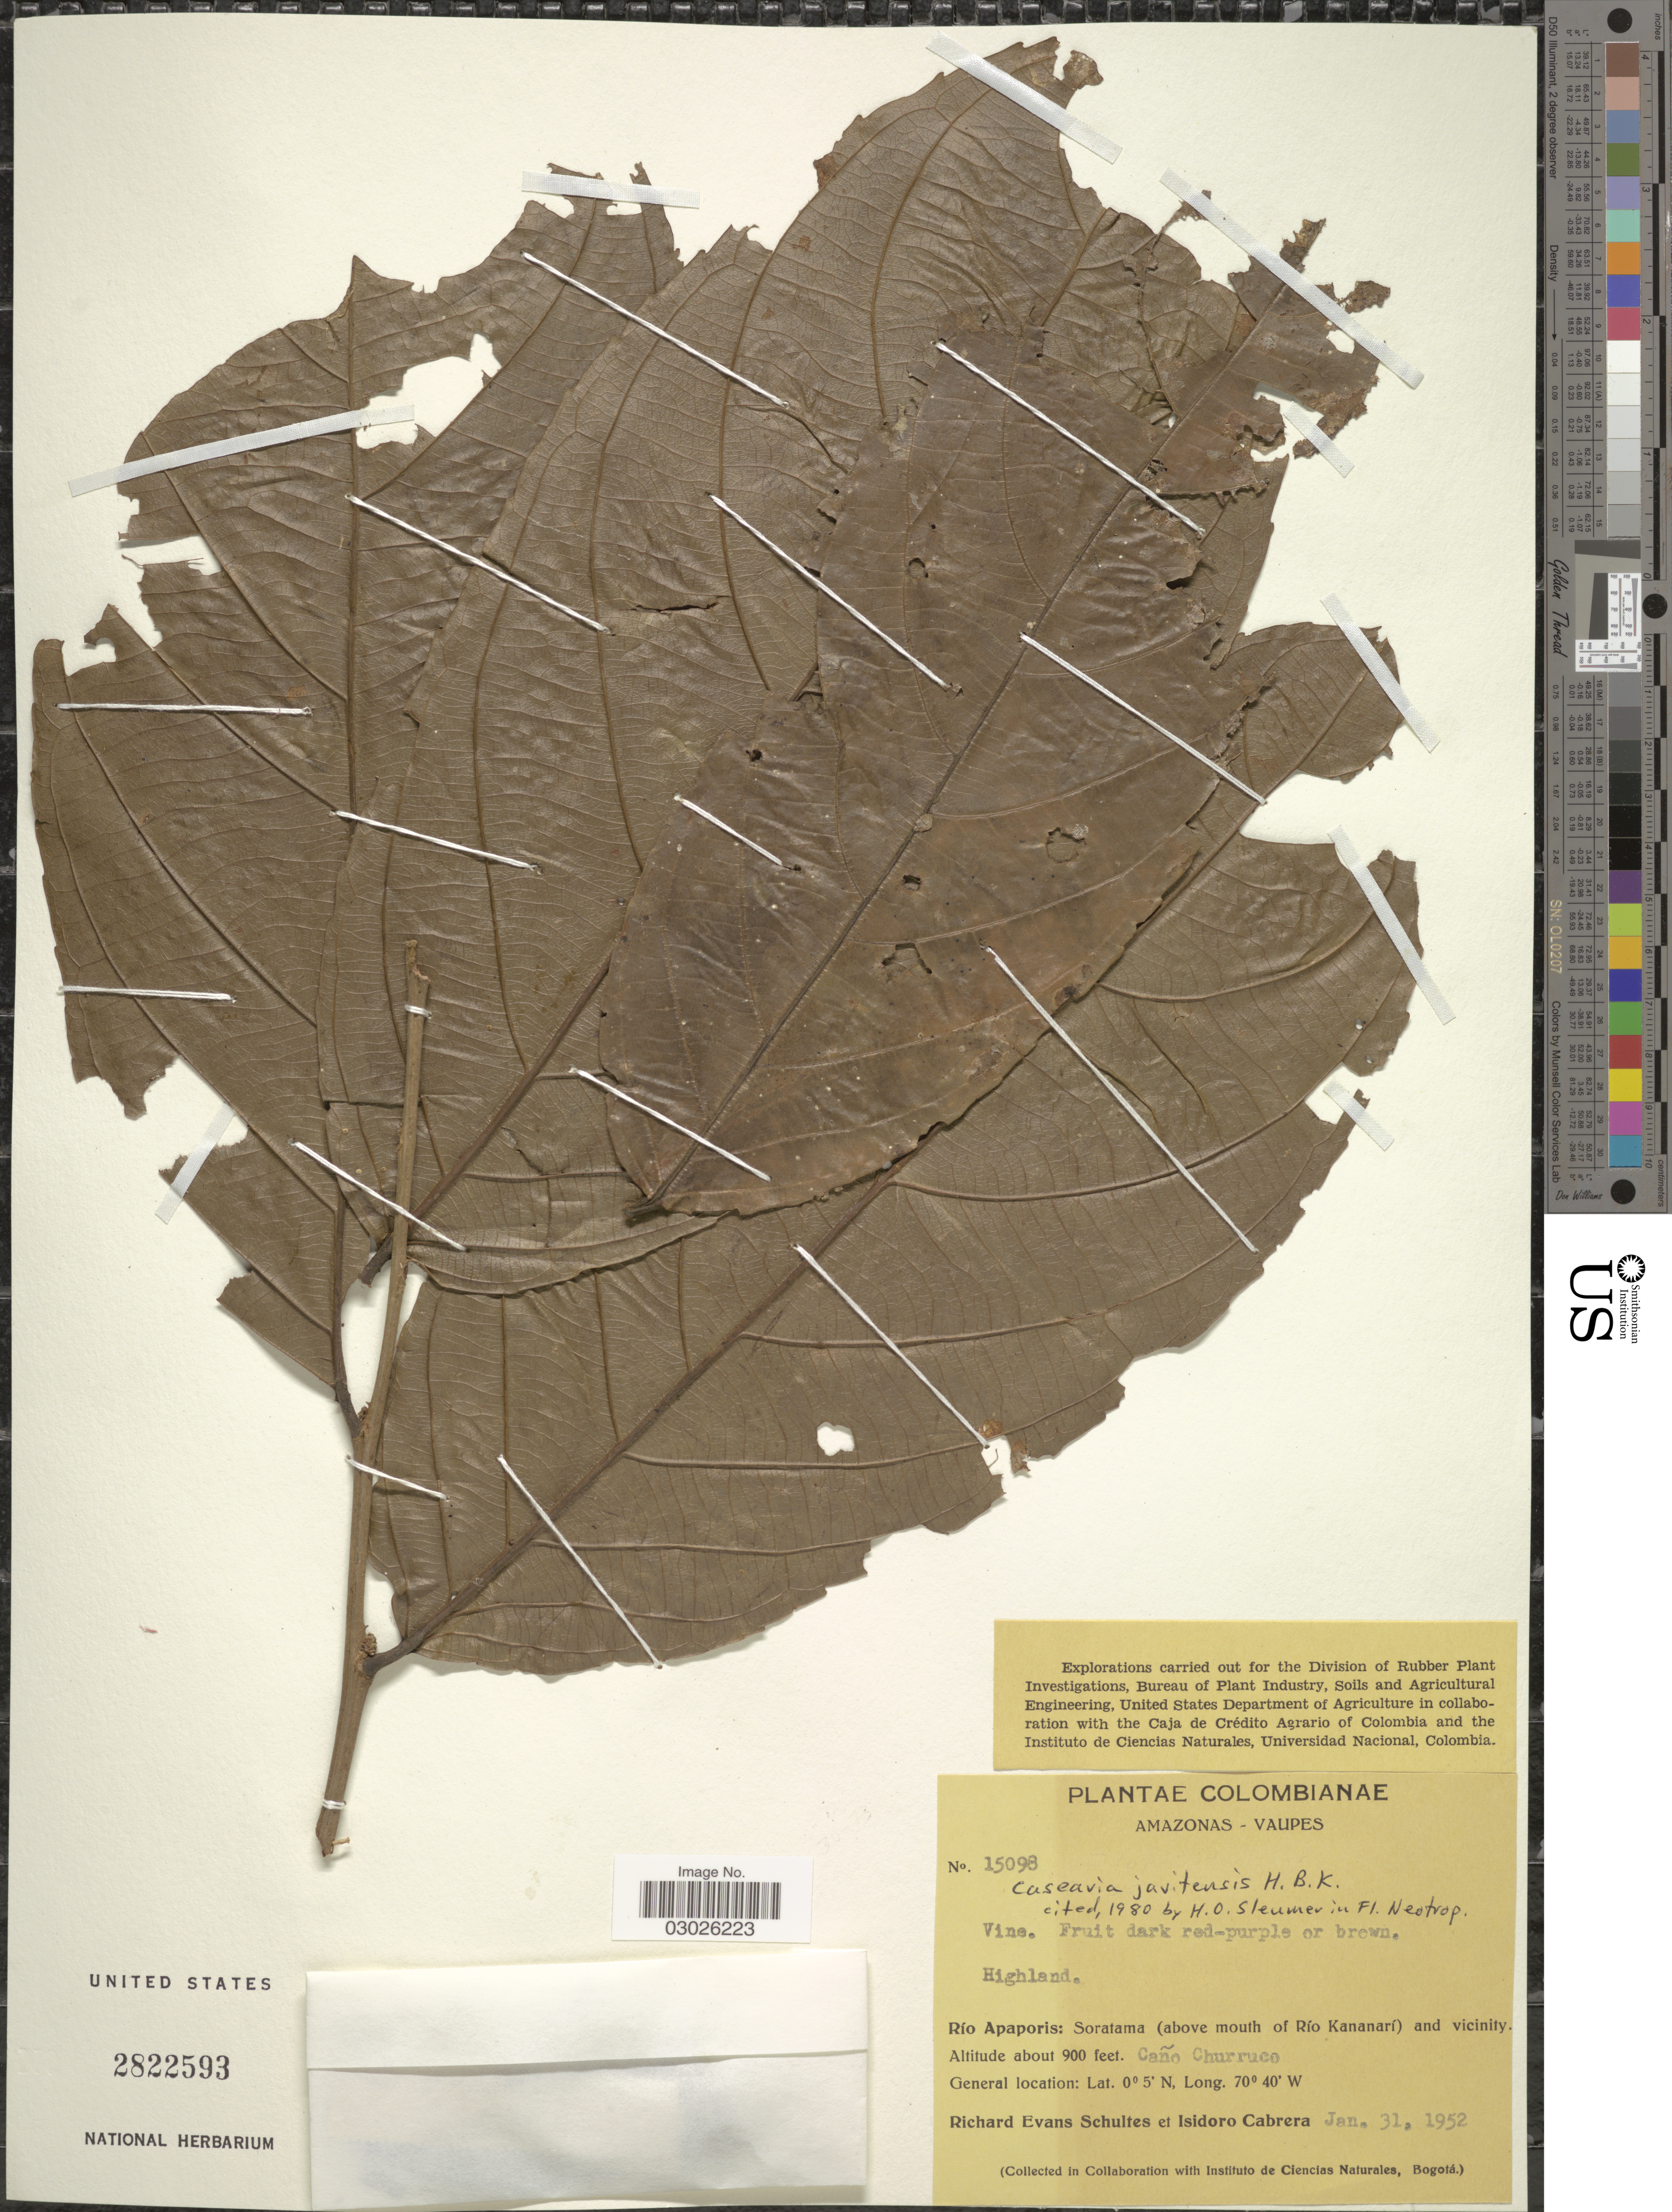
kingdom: Plantae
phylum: Tracheophyta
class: Magnoliopsida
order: Malpighiales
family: Salicaceae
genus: Piparea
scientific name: Piparea multiflora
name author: C.F. Gaertn.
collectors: R. E. Schultes & I. Cabrera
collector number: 15098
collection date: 1952-01-31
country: Colombia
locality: Amazonas - Vaupes, Río Apaporis: Soratama (above mouth of Río Kananarí) and vicinity, Caño Churruco.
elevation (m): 274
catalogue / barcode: US 2822593